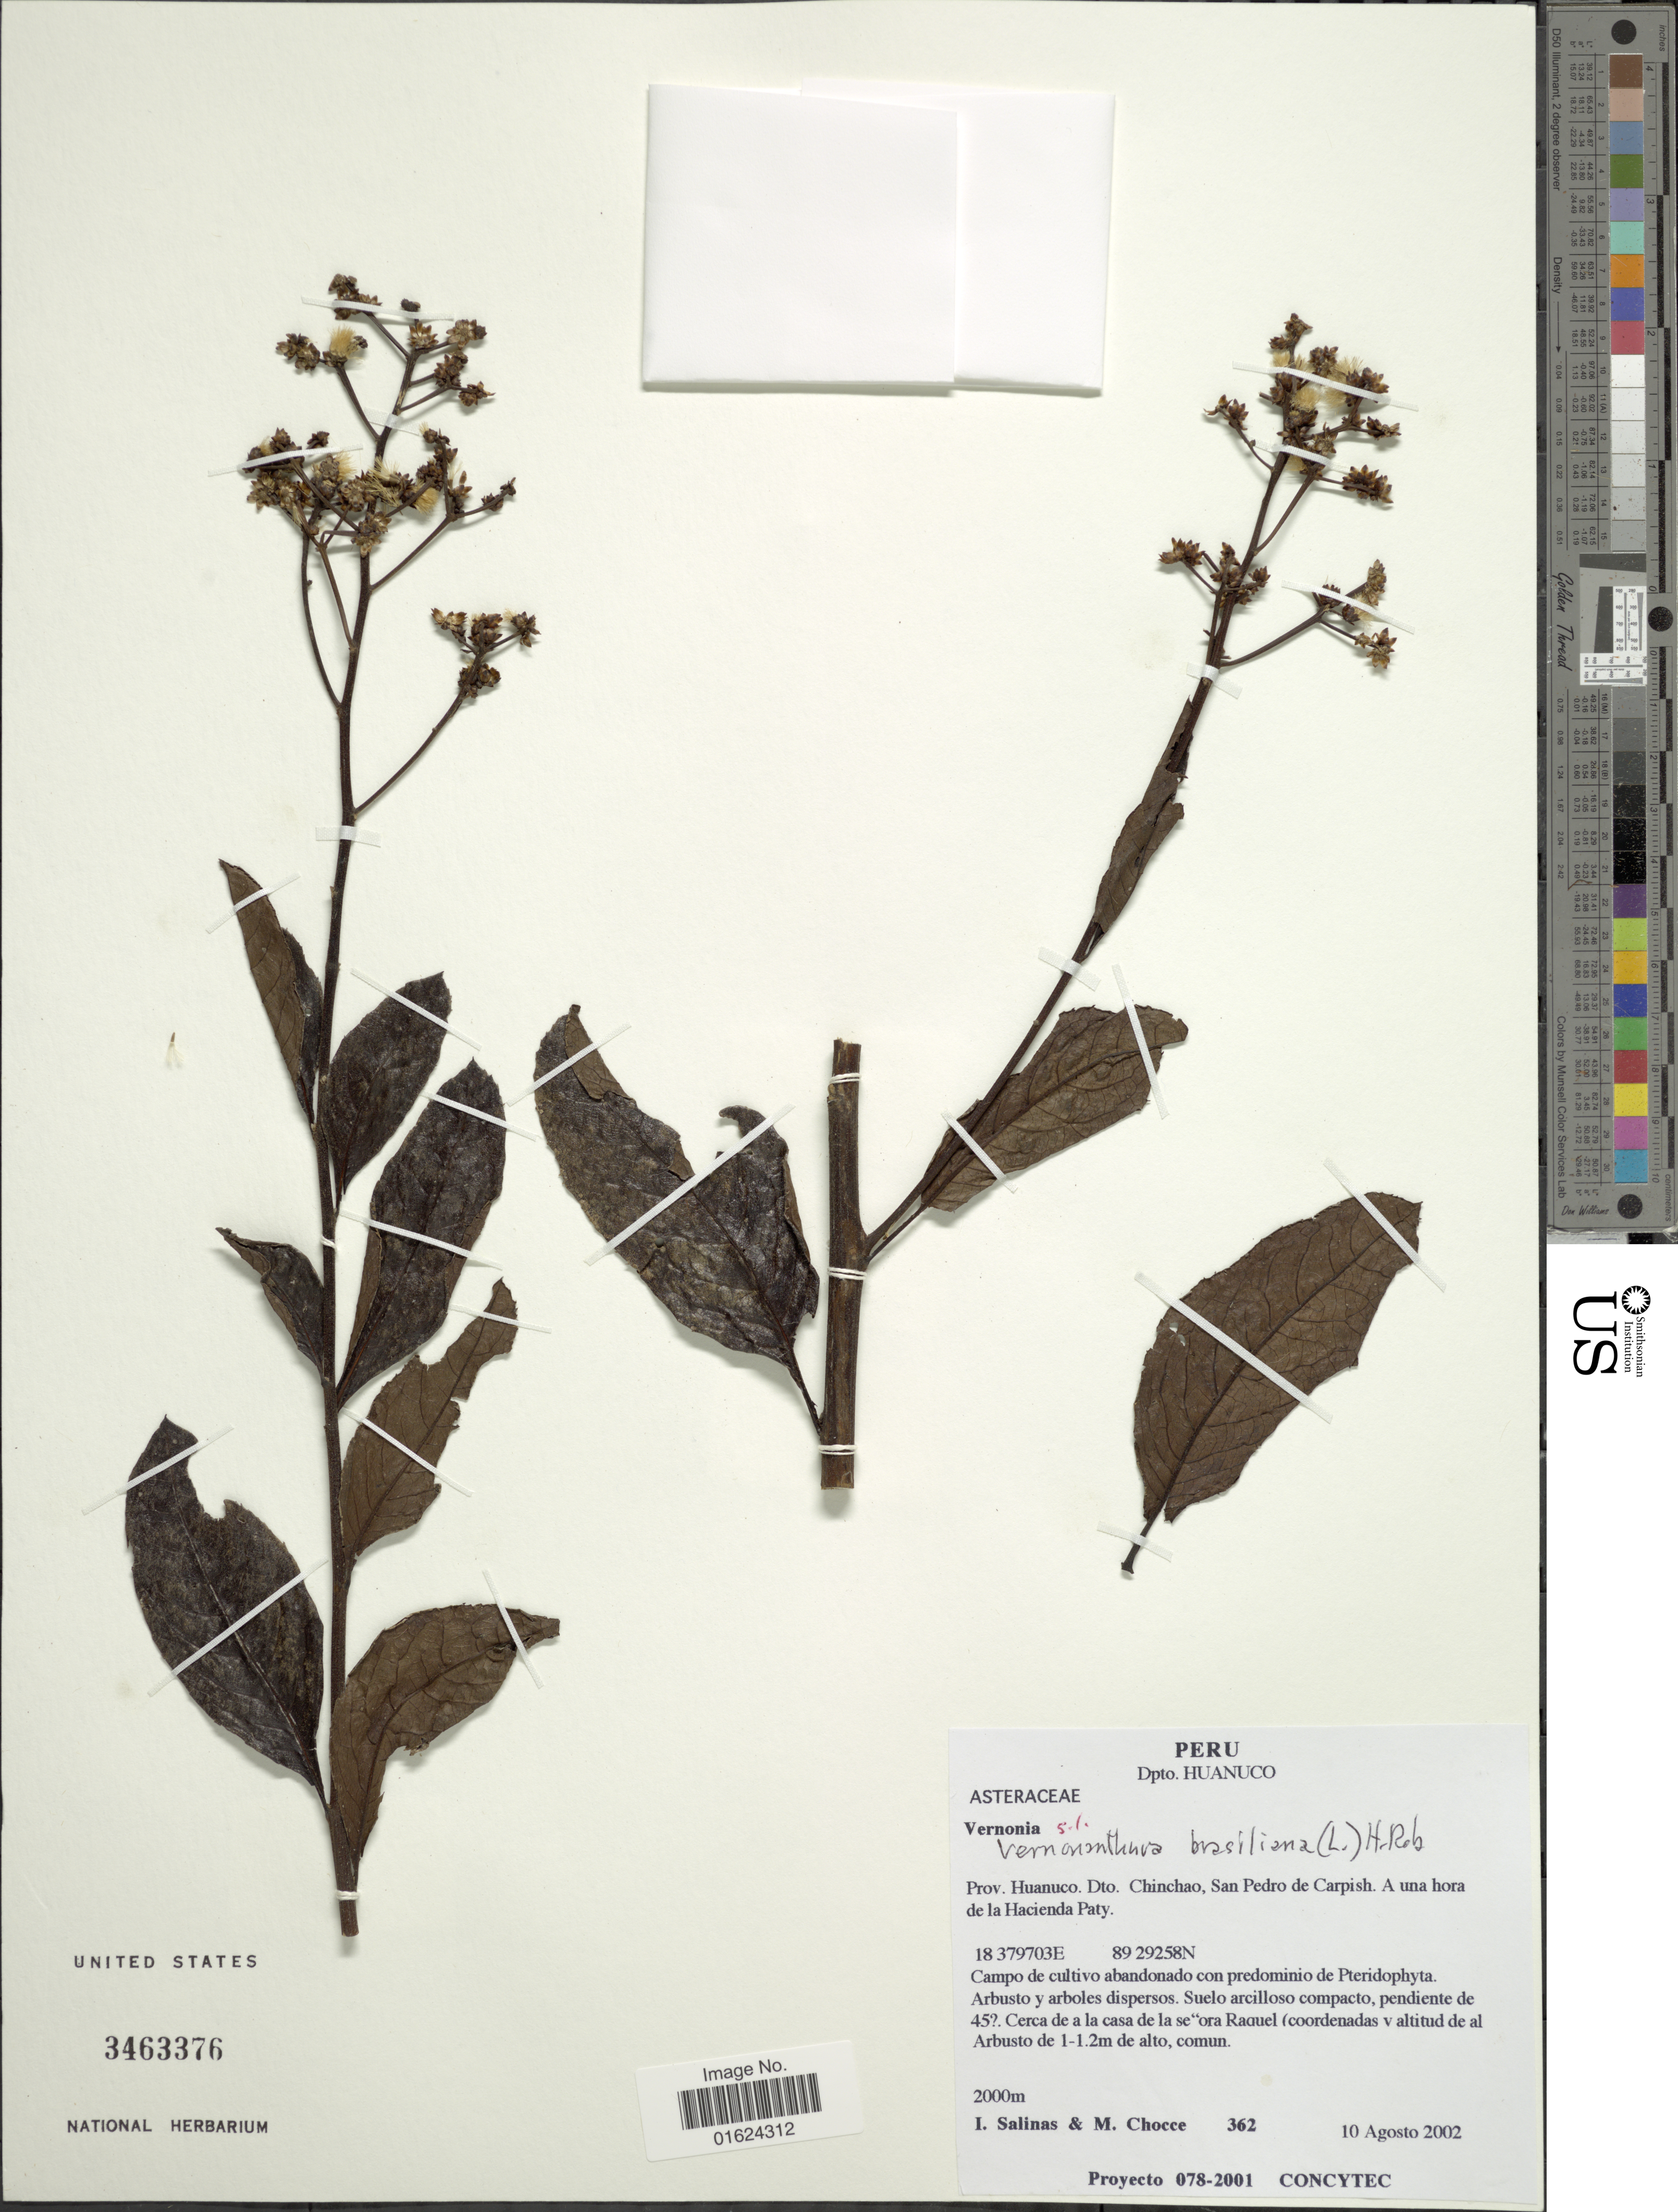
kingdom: Plantae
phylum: Tracheophyta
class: Magnoliopsida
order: Asterales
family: Asteraceae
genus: Vernonia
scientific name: Vernonia brasiliana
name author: (L.) Druce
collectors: I. Salinas & M. Chocce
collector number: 362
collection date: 2002-08-10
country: Peru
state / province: Huánuco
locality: Peru, Dpto. Huanuco. Prov. Huanuco. Dto. Chinchao, San Pedro de Carpish. A una hora de la Hacienda Paty.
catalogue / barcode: US 3463376